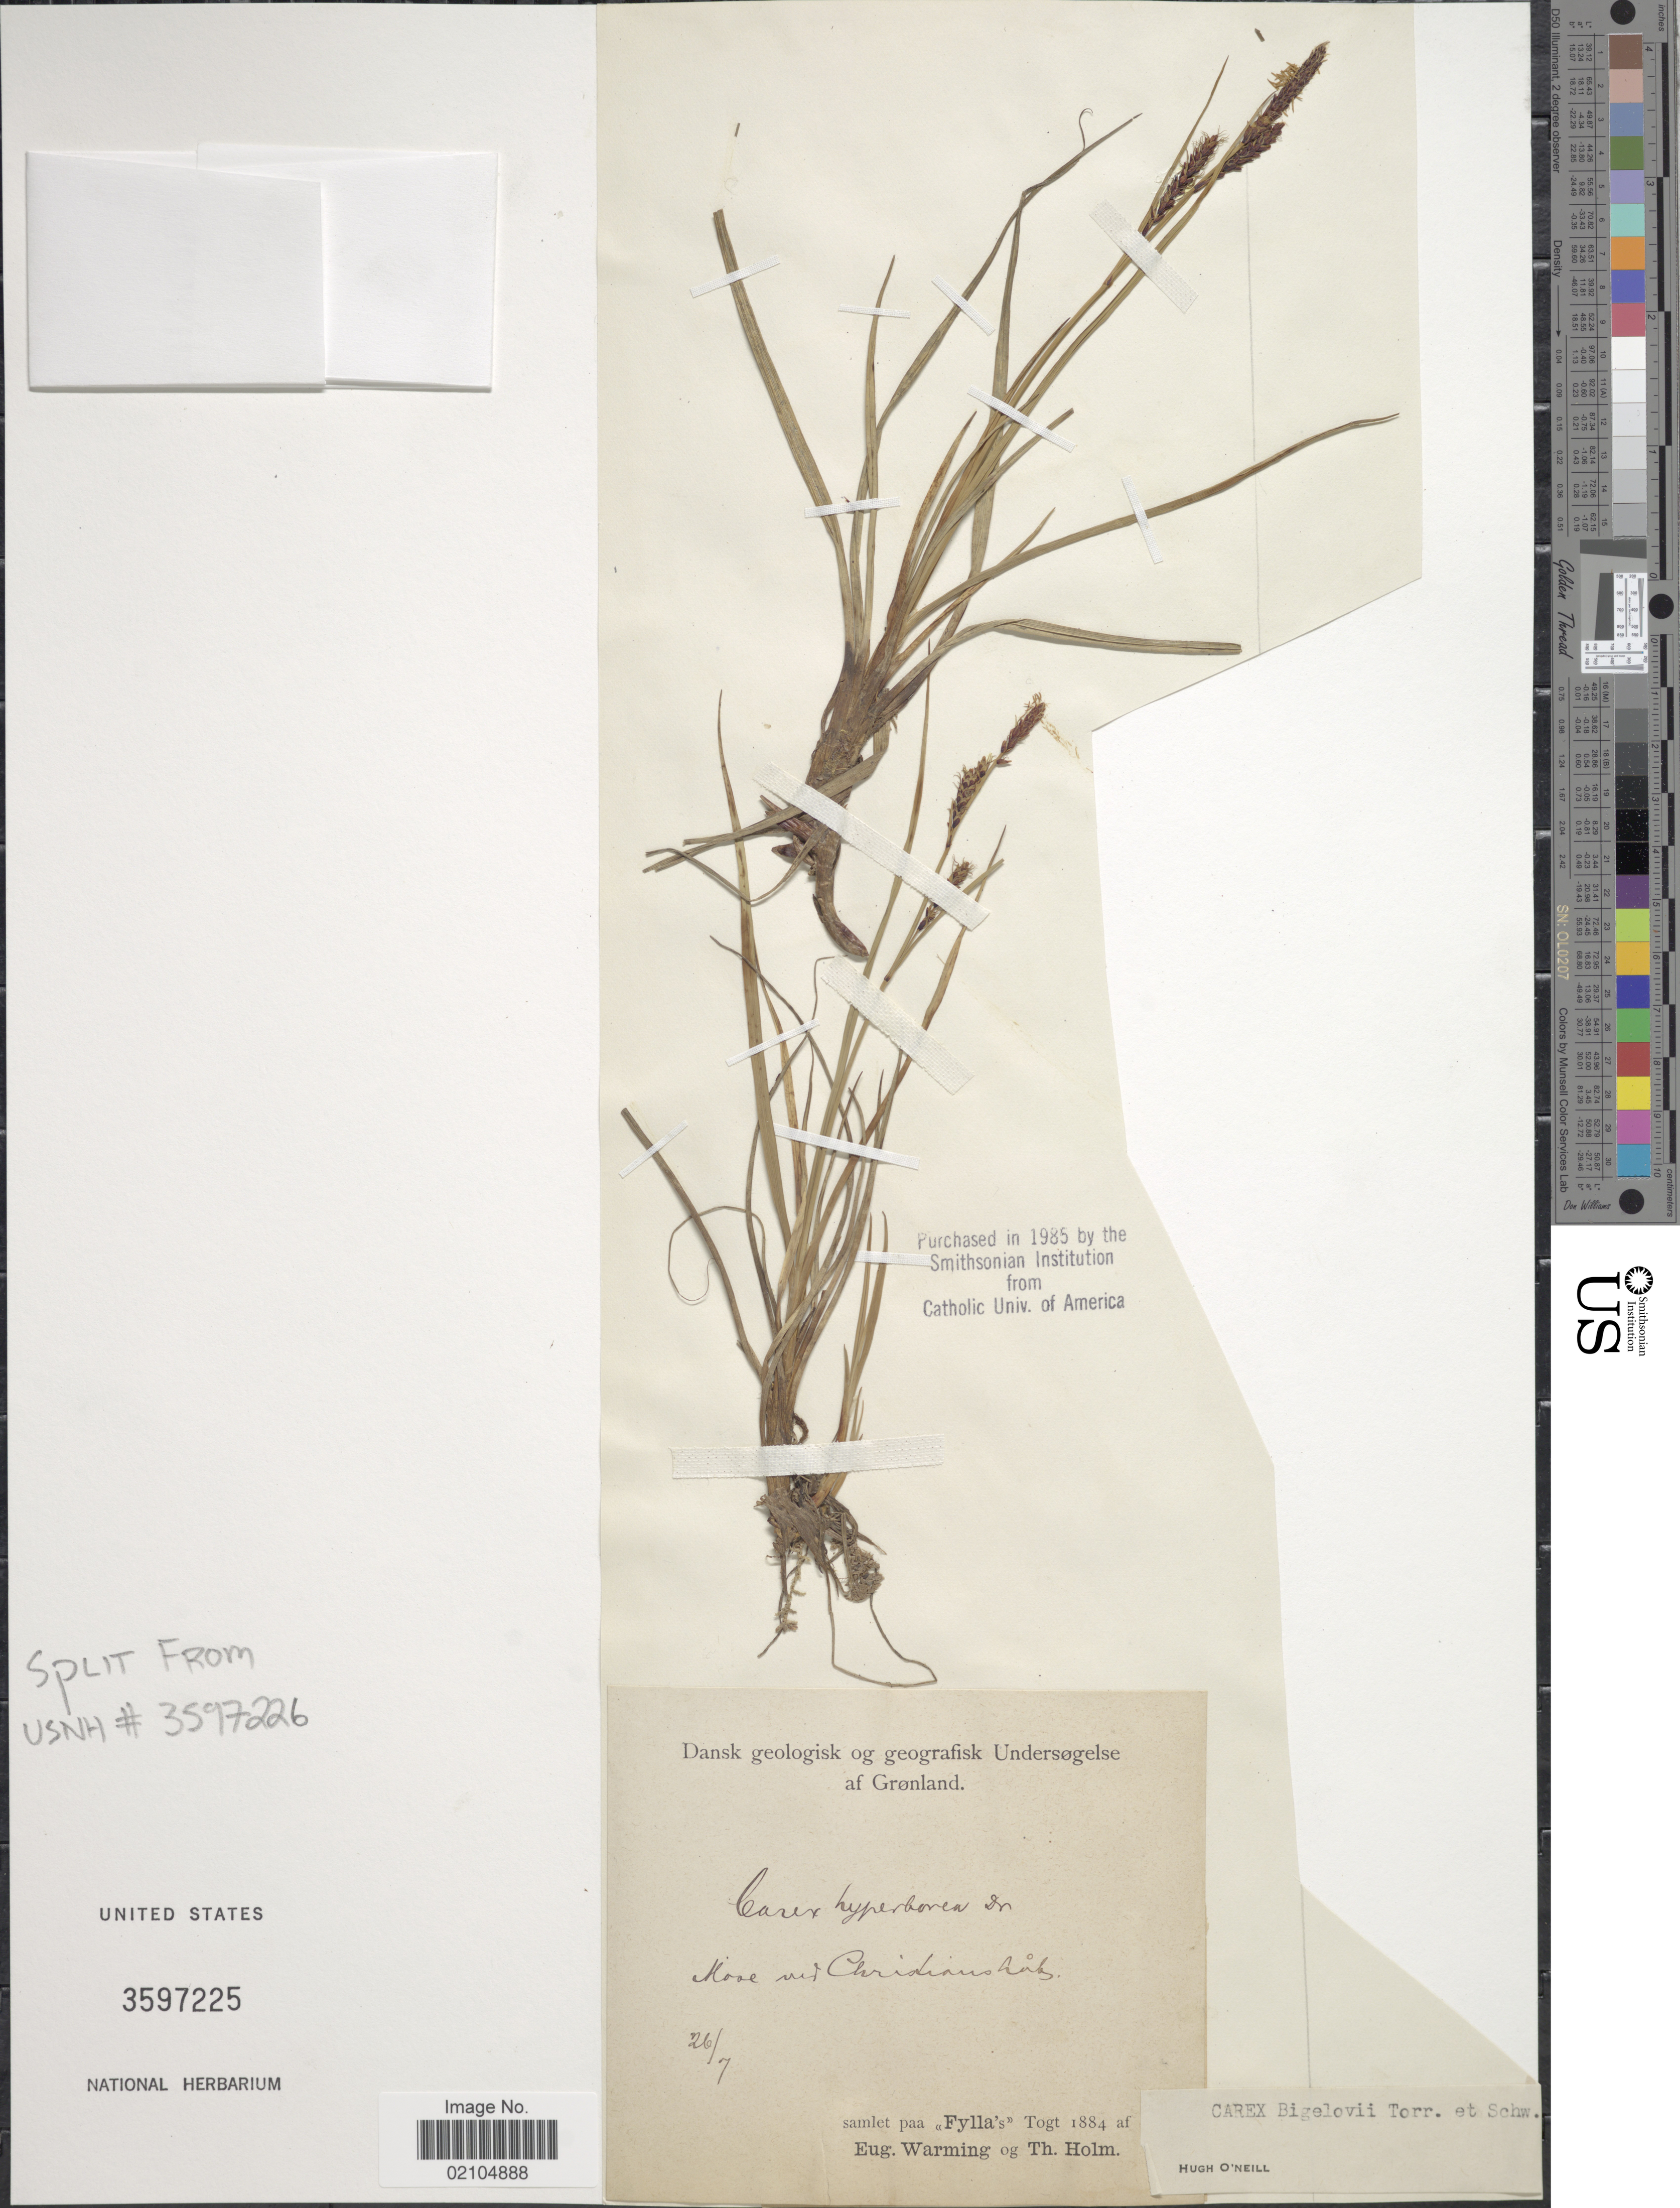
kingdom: Plantae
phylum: Tracheophyta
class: Liliopsida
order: Poales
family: Cyperaceae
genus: Carex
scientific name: Carex bigelowii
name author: Torr. ex Schwein.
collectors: E. Warming & T. Holm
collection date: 1884-07-26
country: Greenland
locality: Grønland, Mose und Christianshåb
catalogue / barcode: US 3597225